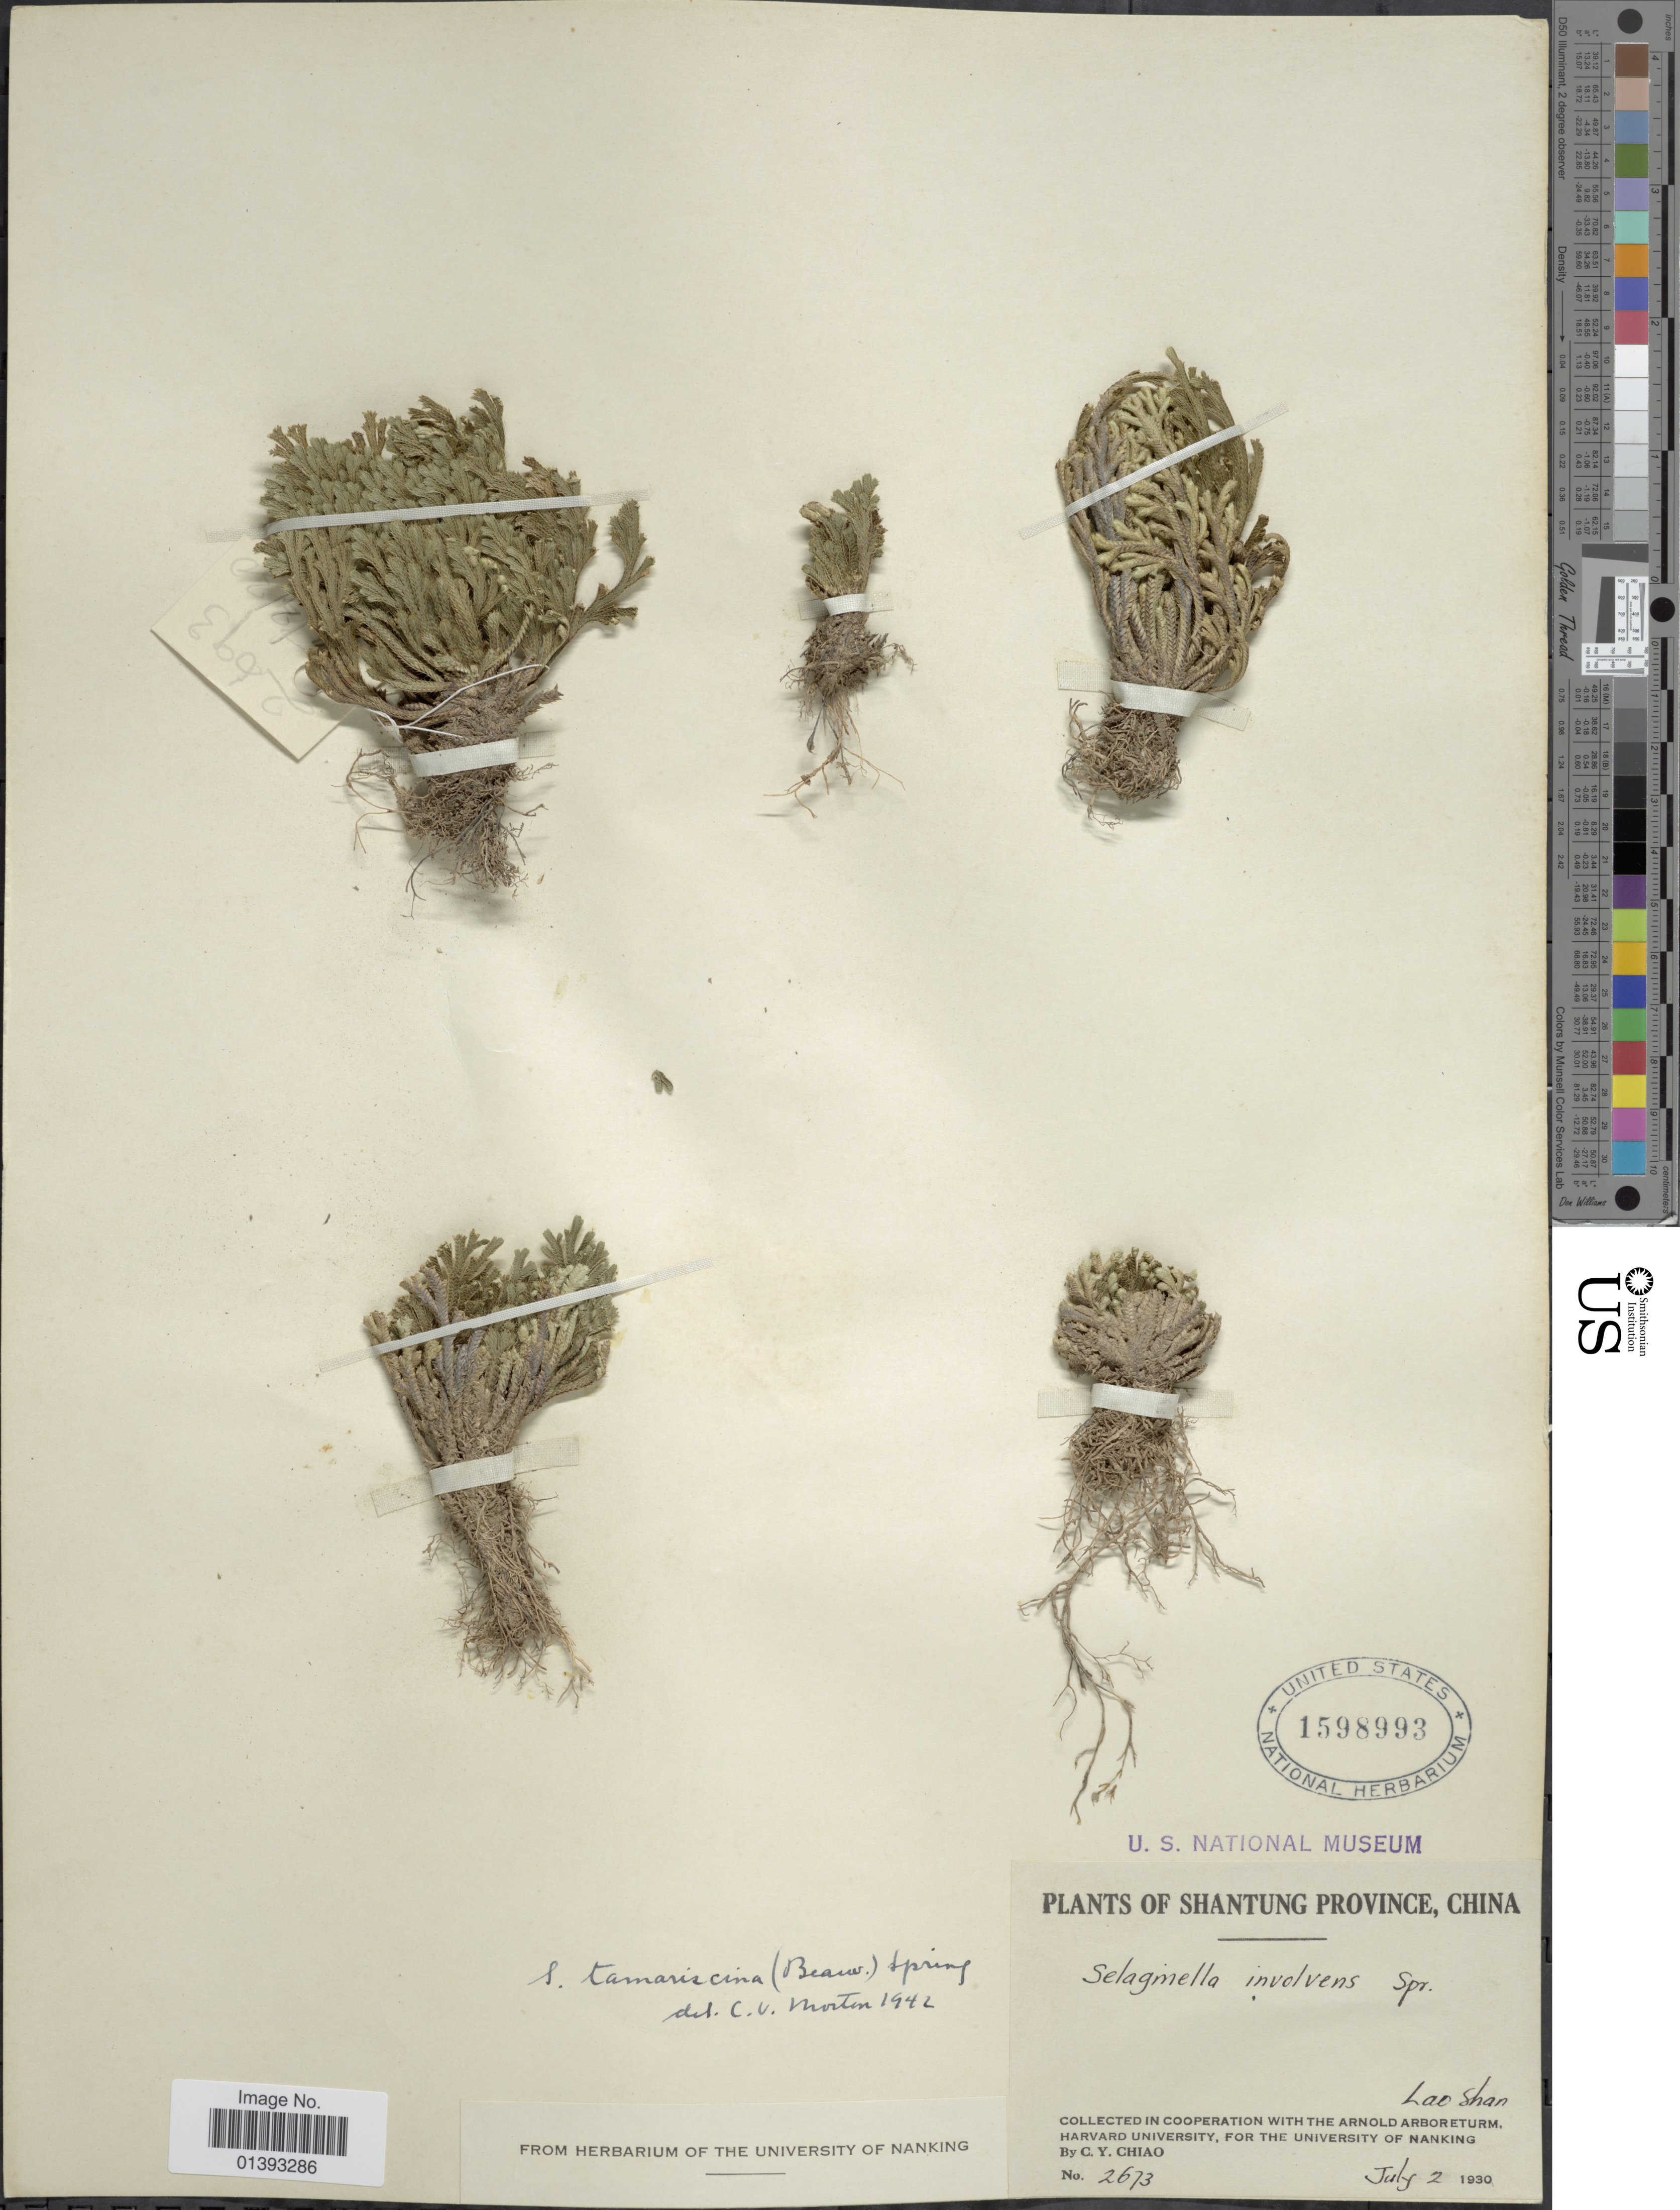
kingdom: Plantae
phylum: Tracheophyta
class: Lycopodiopsida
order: Selaginellales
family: Selaginellaceae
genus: Selaginella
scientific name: Selaginella tamariscina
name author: (P. Beauv.) Spring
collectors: C. Y. Chiao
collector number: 2673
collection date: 1930-07-02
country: China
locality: Shantung province, Lao Shan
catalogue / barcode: US 1598993